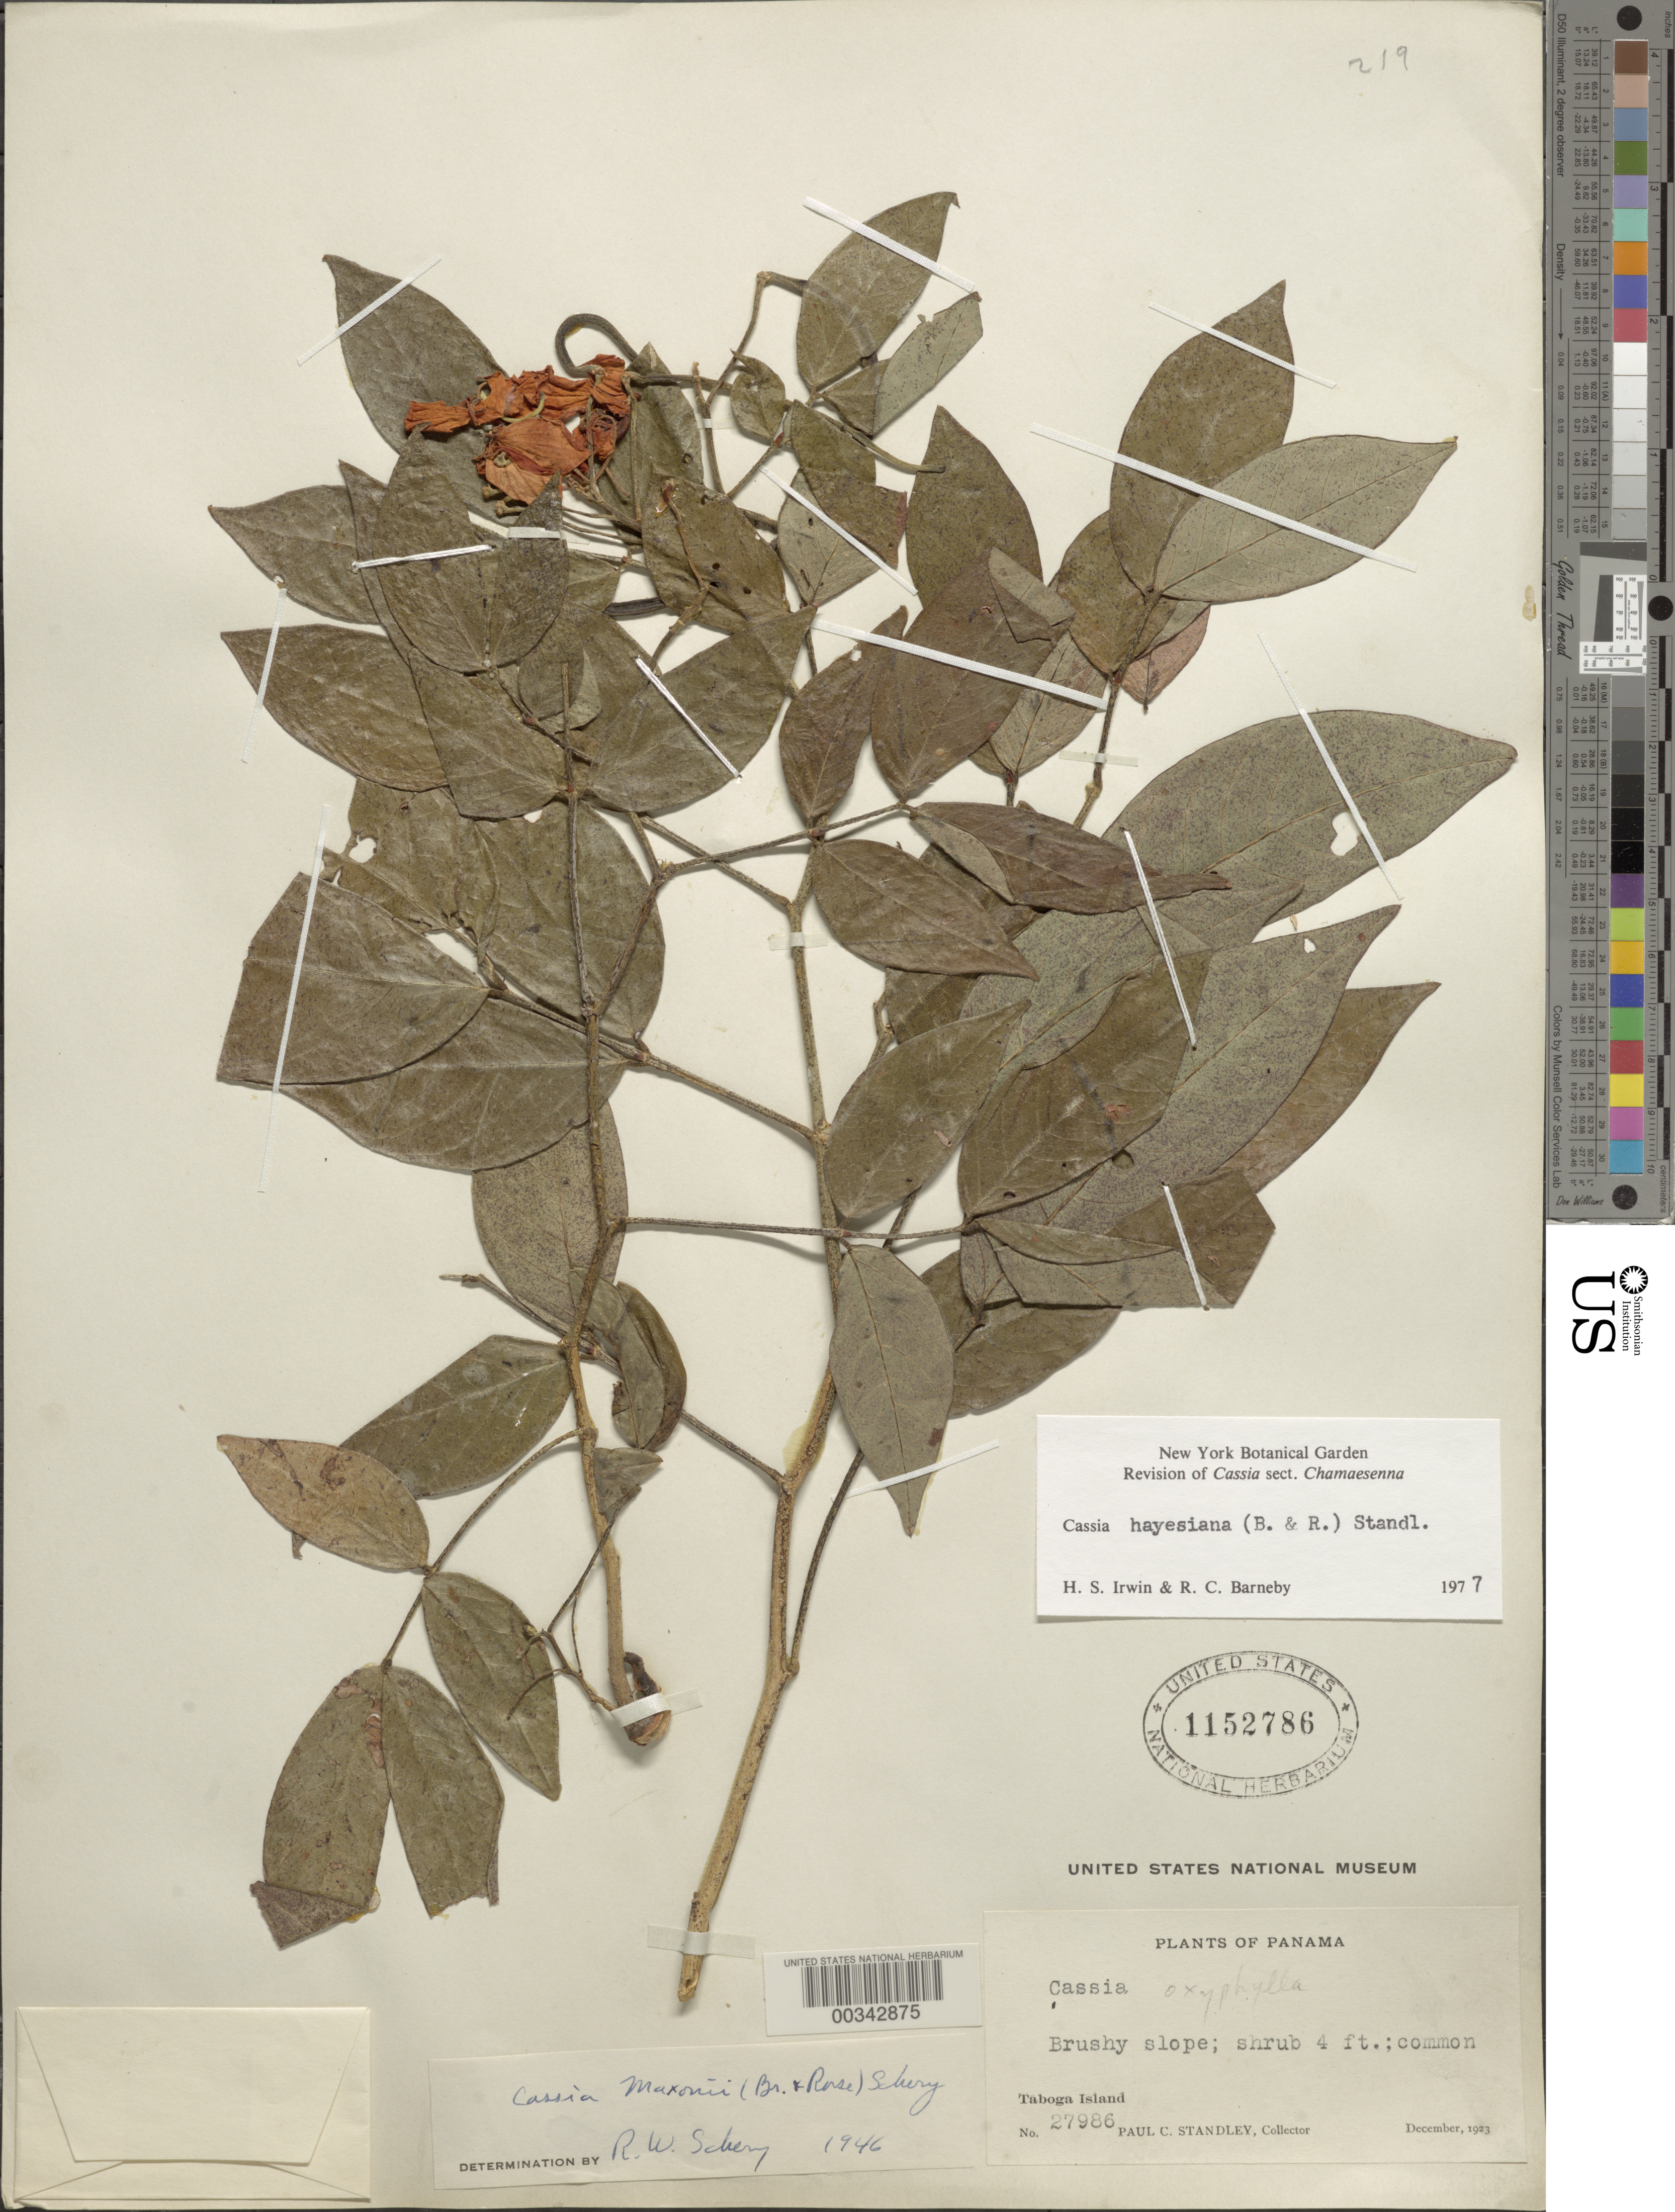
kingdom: Plantae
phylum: Tracheophyta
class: Magnoliopsida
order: Fabales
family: Fabaceae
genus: Senna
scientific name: Senna hayesiana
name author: (Britton & Rose) H.S. Irwin & Barneby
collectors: P. C. Standley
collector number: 27986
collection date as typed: Dec 1923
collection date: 1923-12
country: Panama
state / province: Panamá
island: Taboga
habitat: Brushy slope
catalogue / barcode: US 1152786